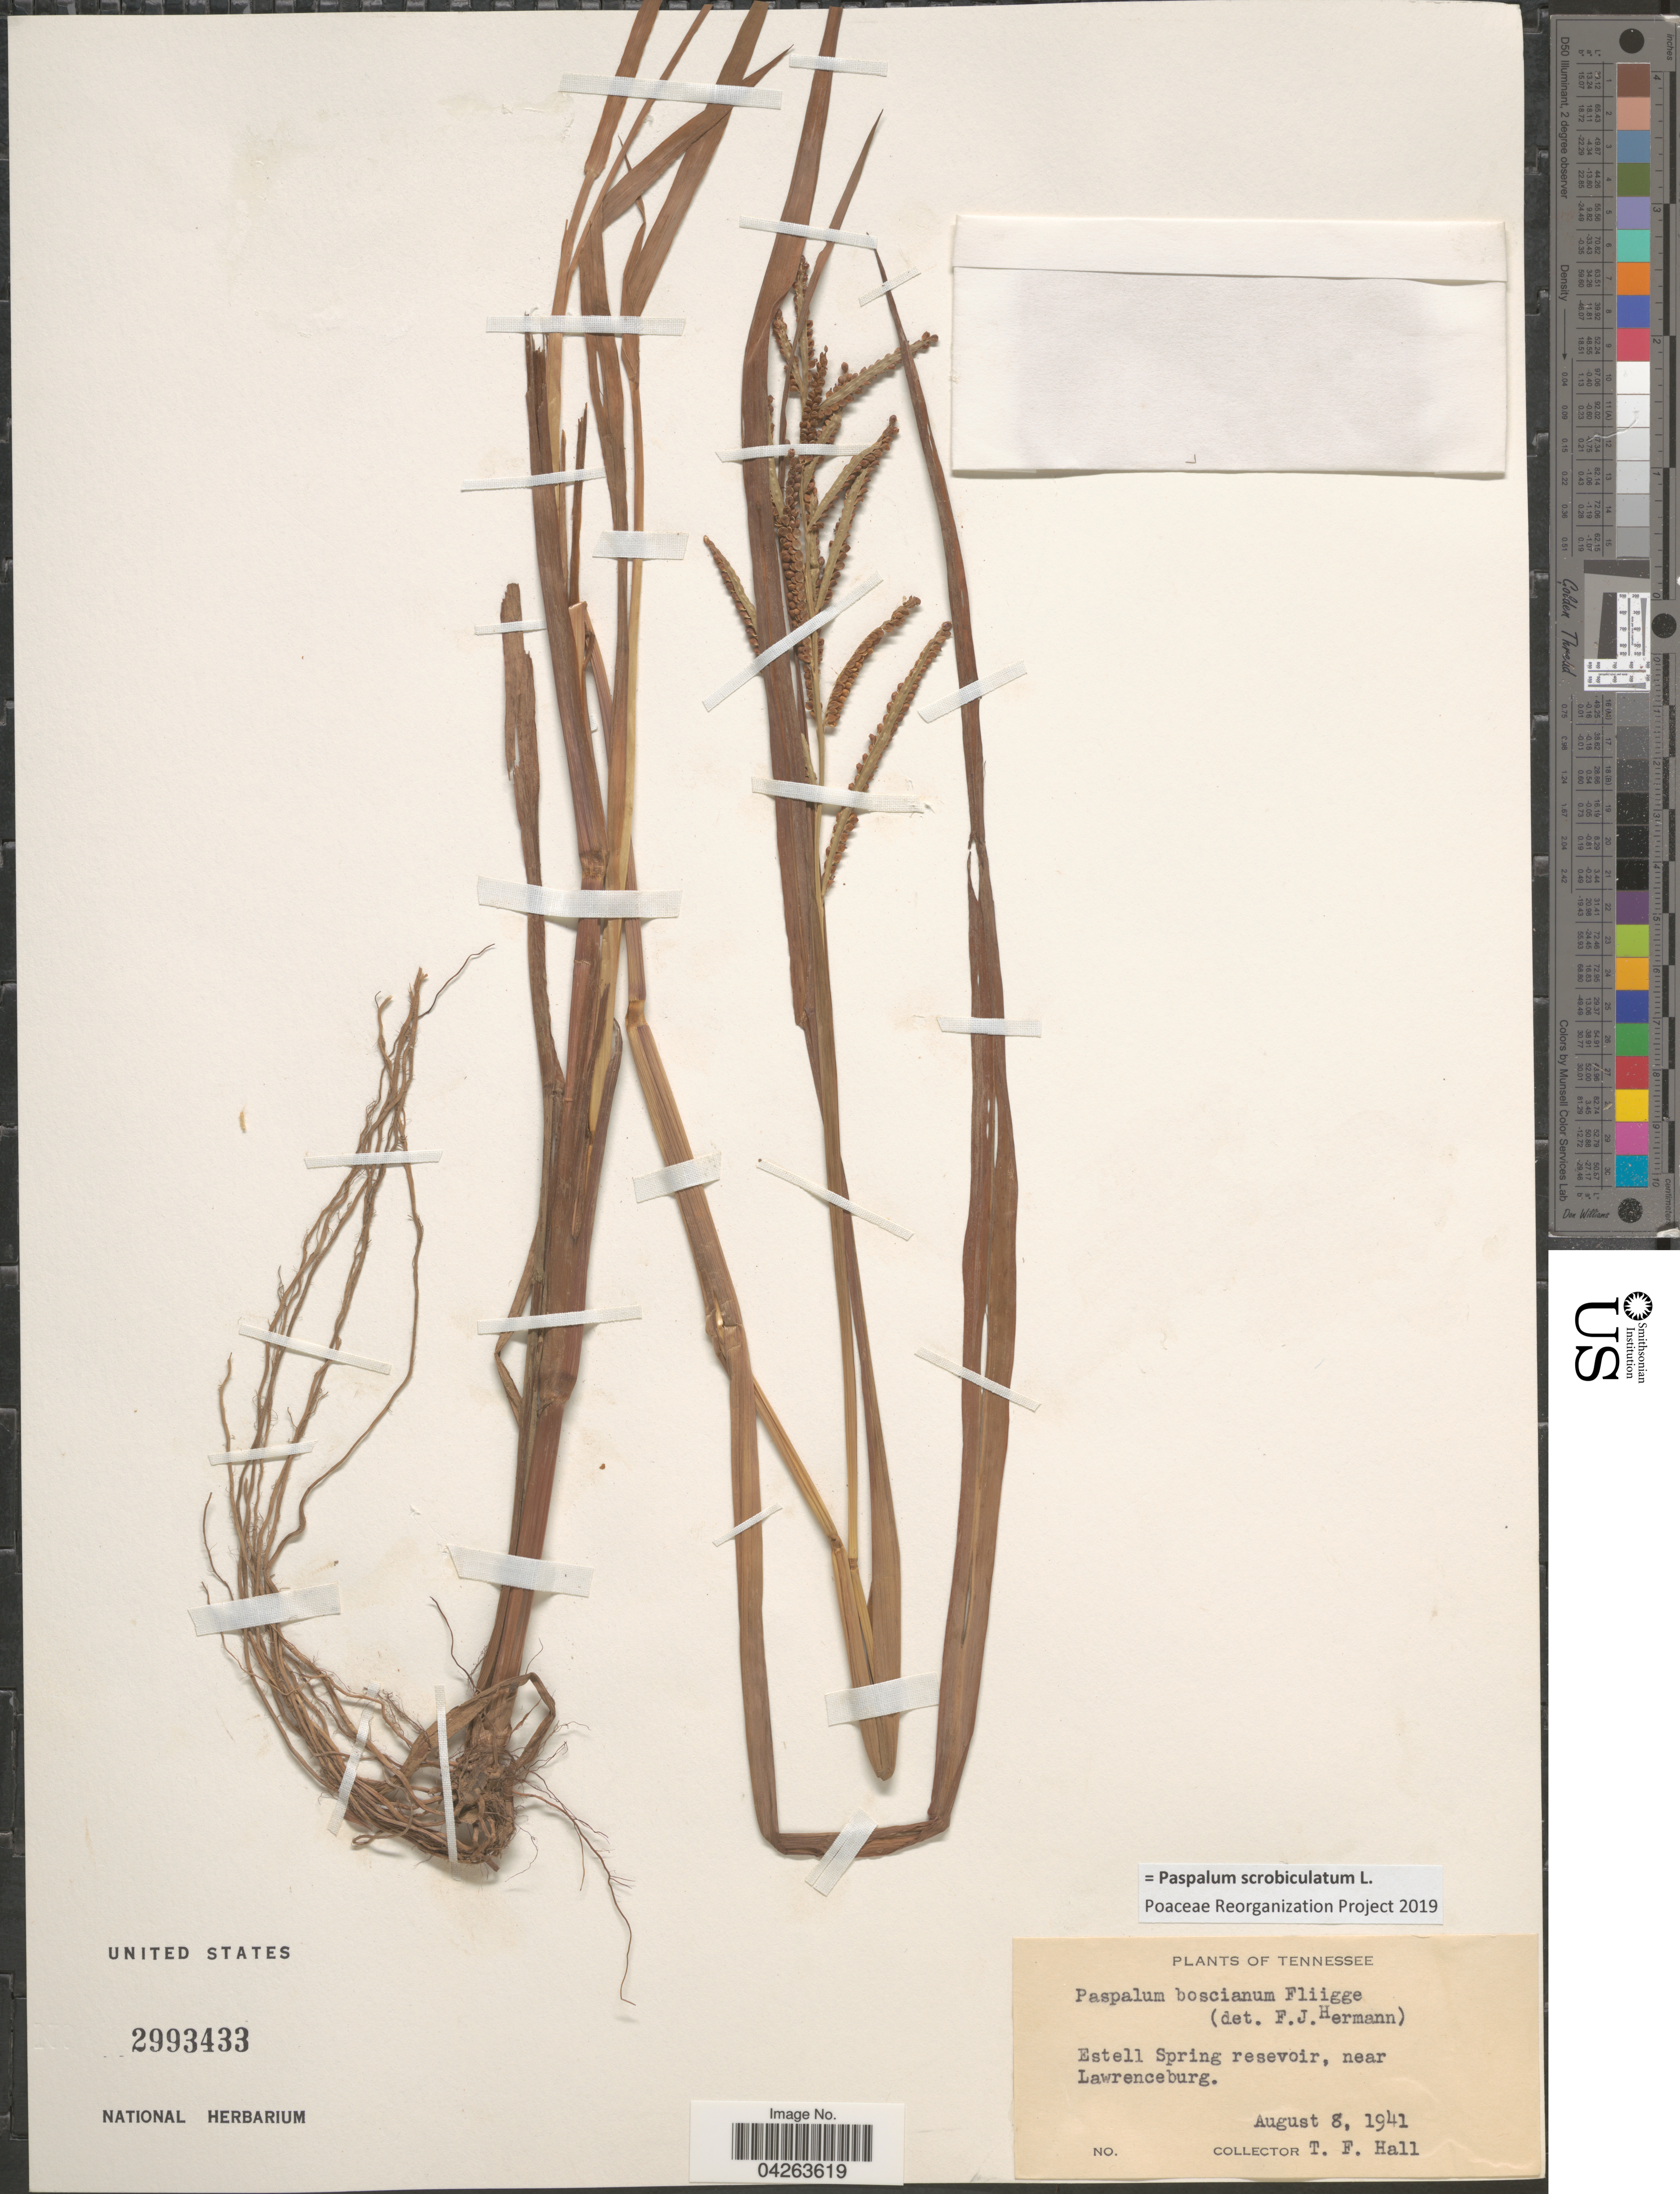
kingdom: Plantae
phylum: Tracheophyta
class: Liliopsida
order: Poales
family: Poaceae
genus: Paspalum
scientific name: Paspalum scrobiculatum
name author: L.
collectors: T. Hall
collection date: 1941-08-08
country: United States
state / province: Tennessee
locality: Estell Spring reservoir, near Lawrenceburg.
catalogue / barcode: US 2993433